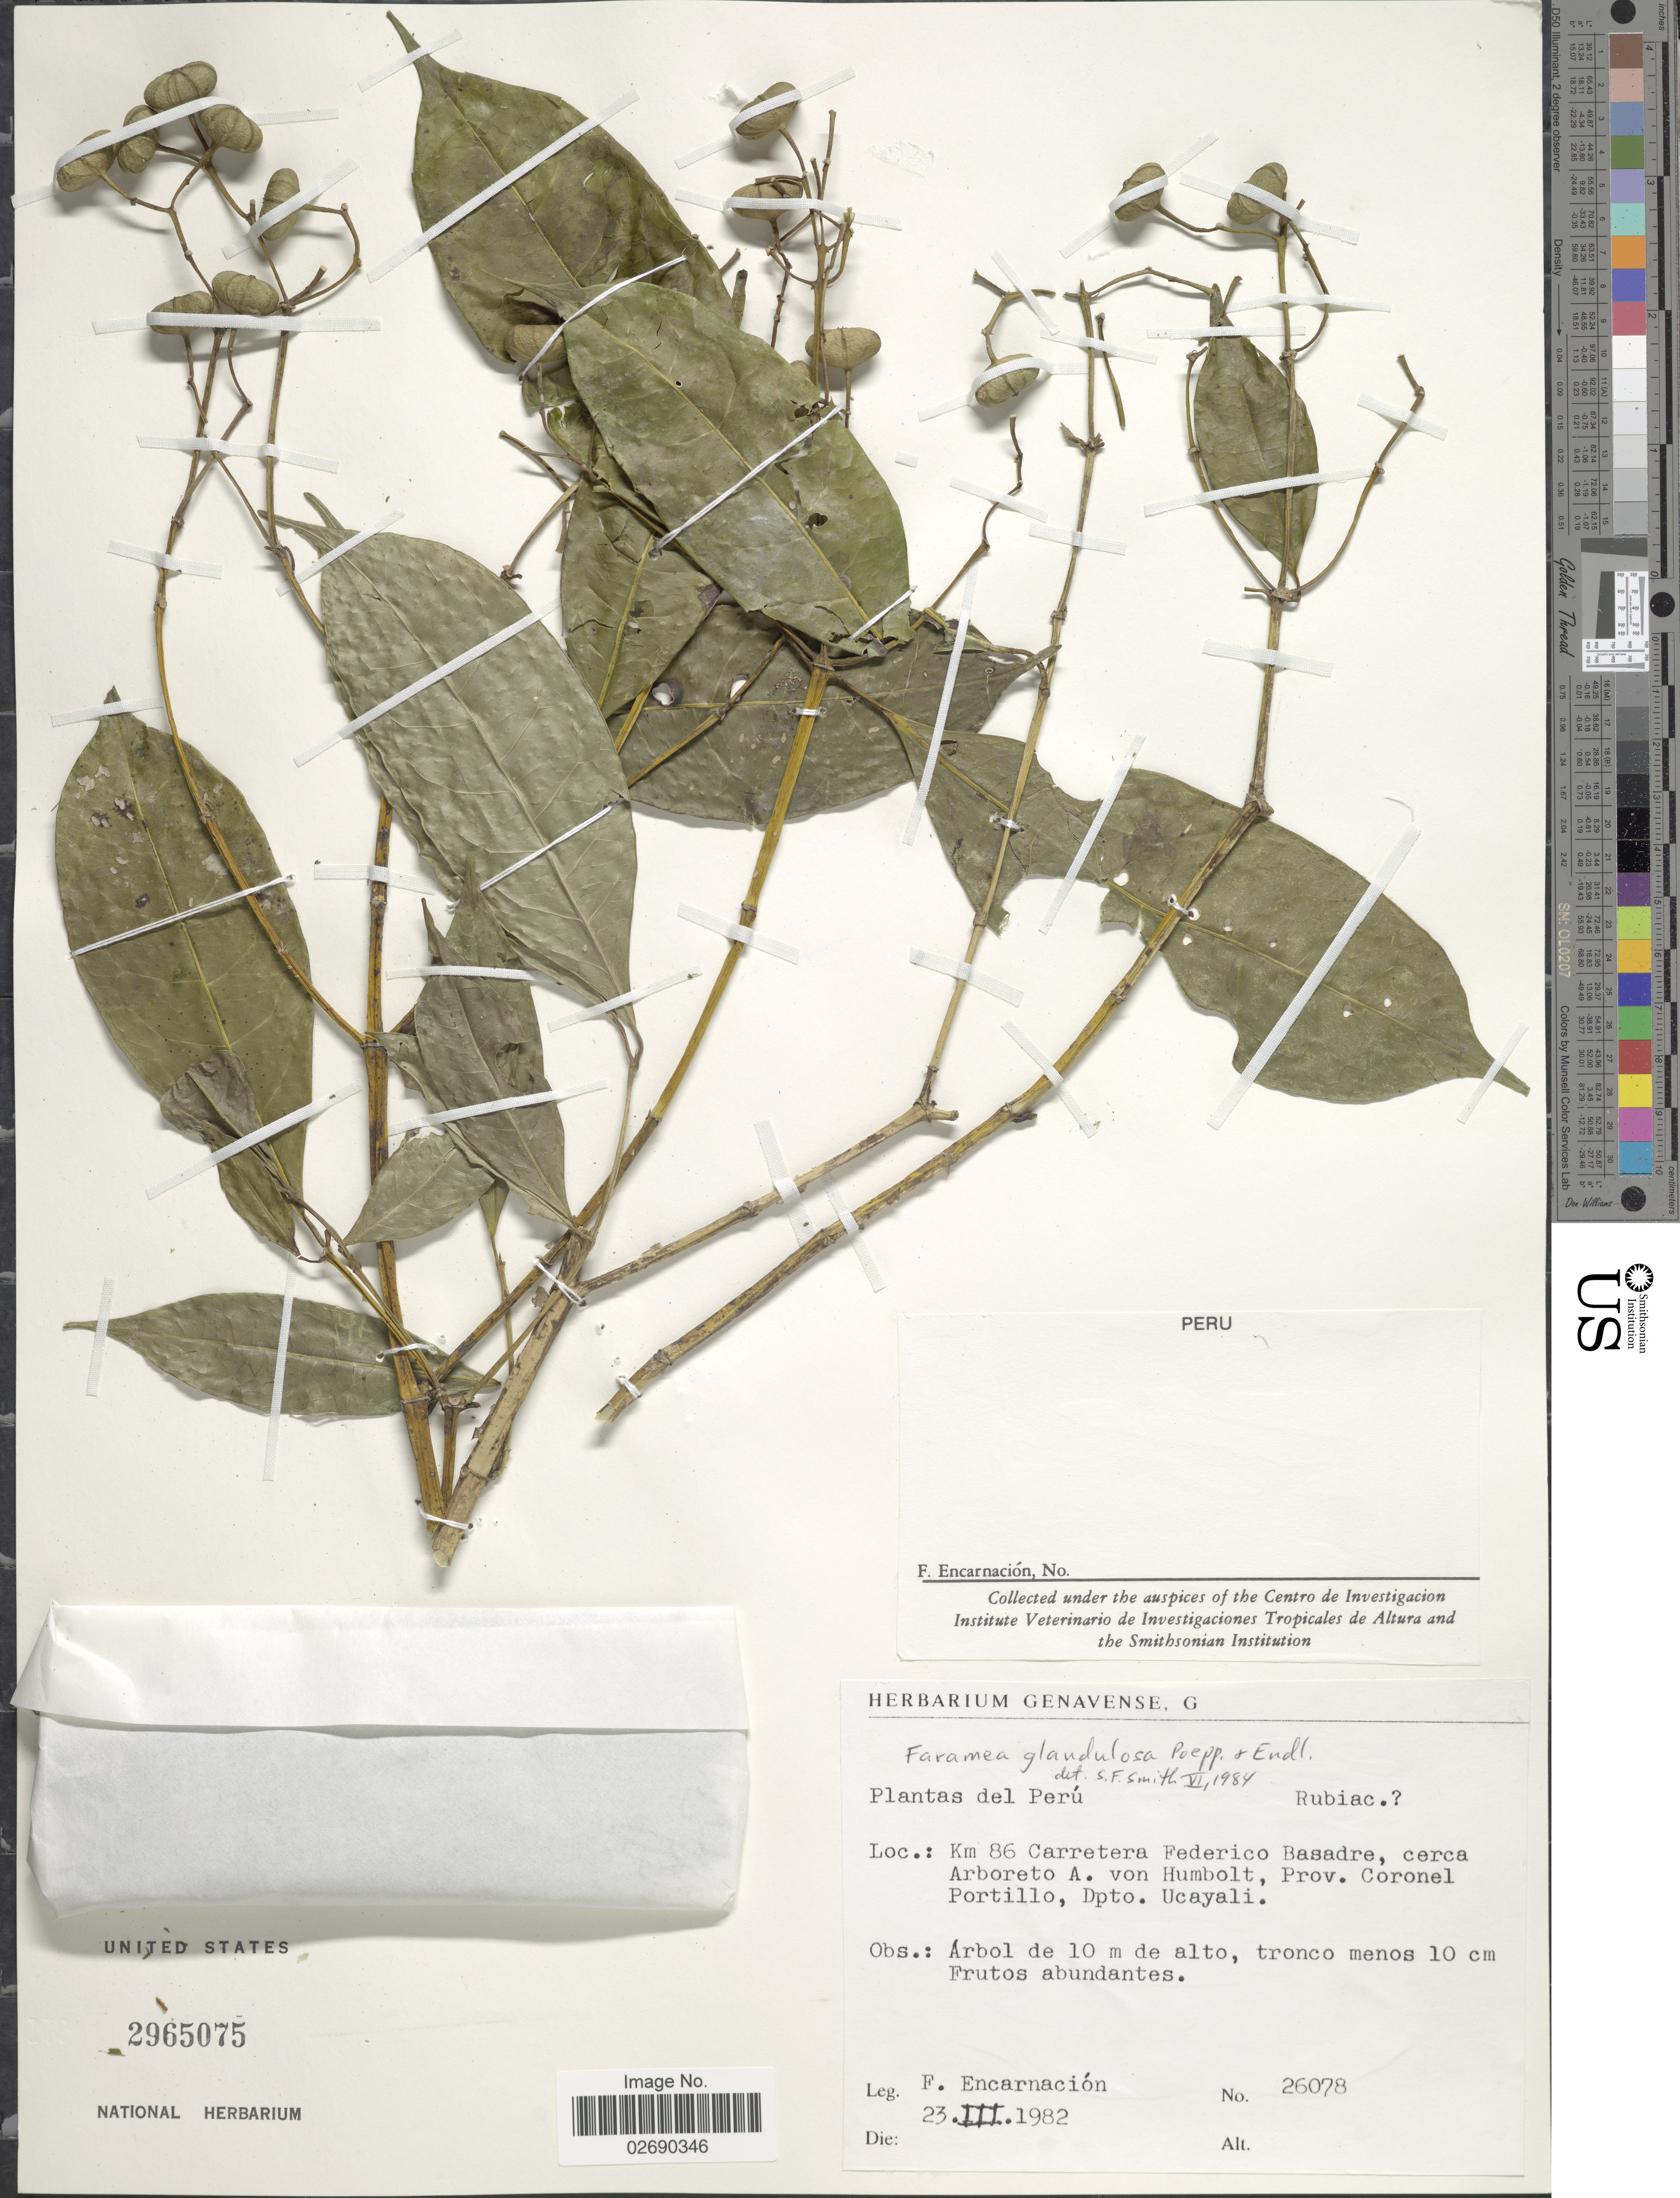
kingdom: Plantae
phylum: Tracheophyta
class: Magnoliopsida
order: Gentianales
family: Rubiaceae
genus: Faramea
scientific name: Faramea glandulosa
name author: Poepp.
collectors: F. Encarnación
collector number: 26078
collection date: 1982-03-23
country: Peru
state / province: Ucayali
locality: Km 86 Carretera Federico Basadre, cerca Arboreto A. von Humboldt, Prov. Coronel Portillo, Dpto. Ucayali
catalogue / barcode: US 2965075